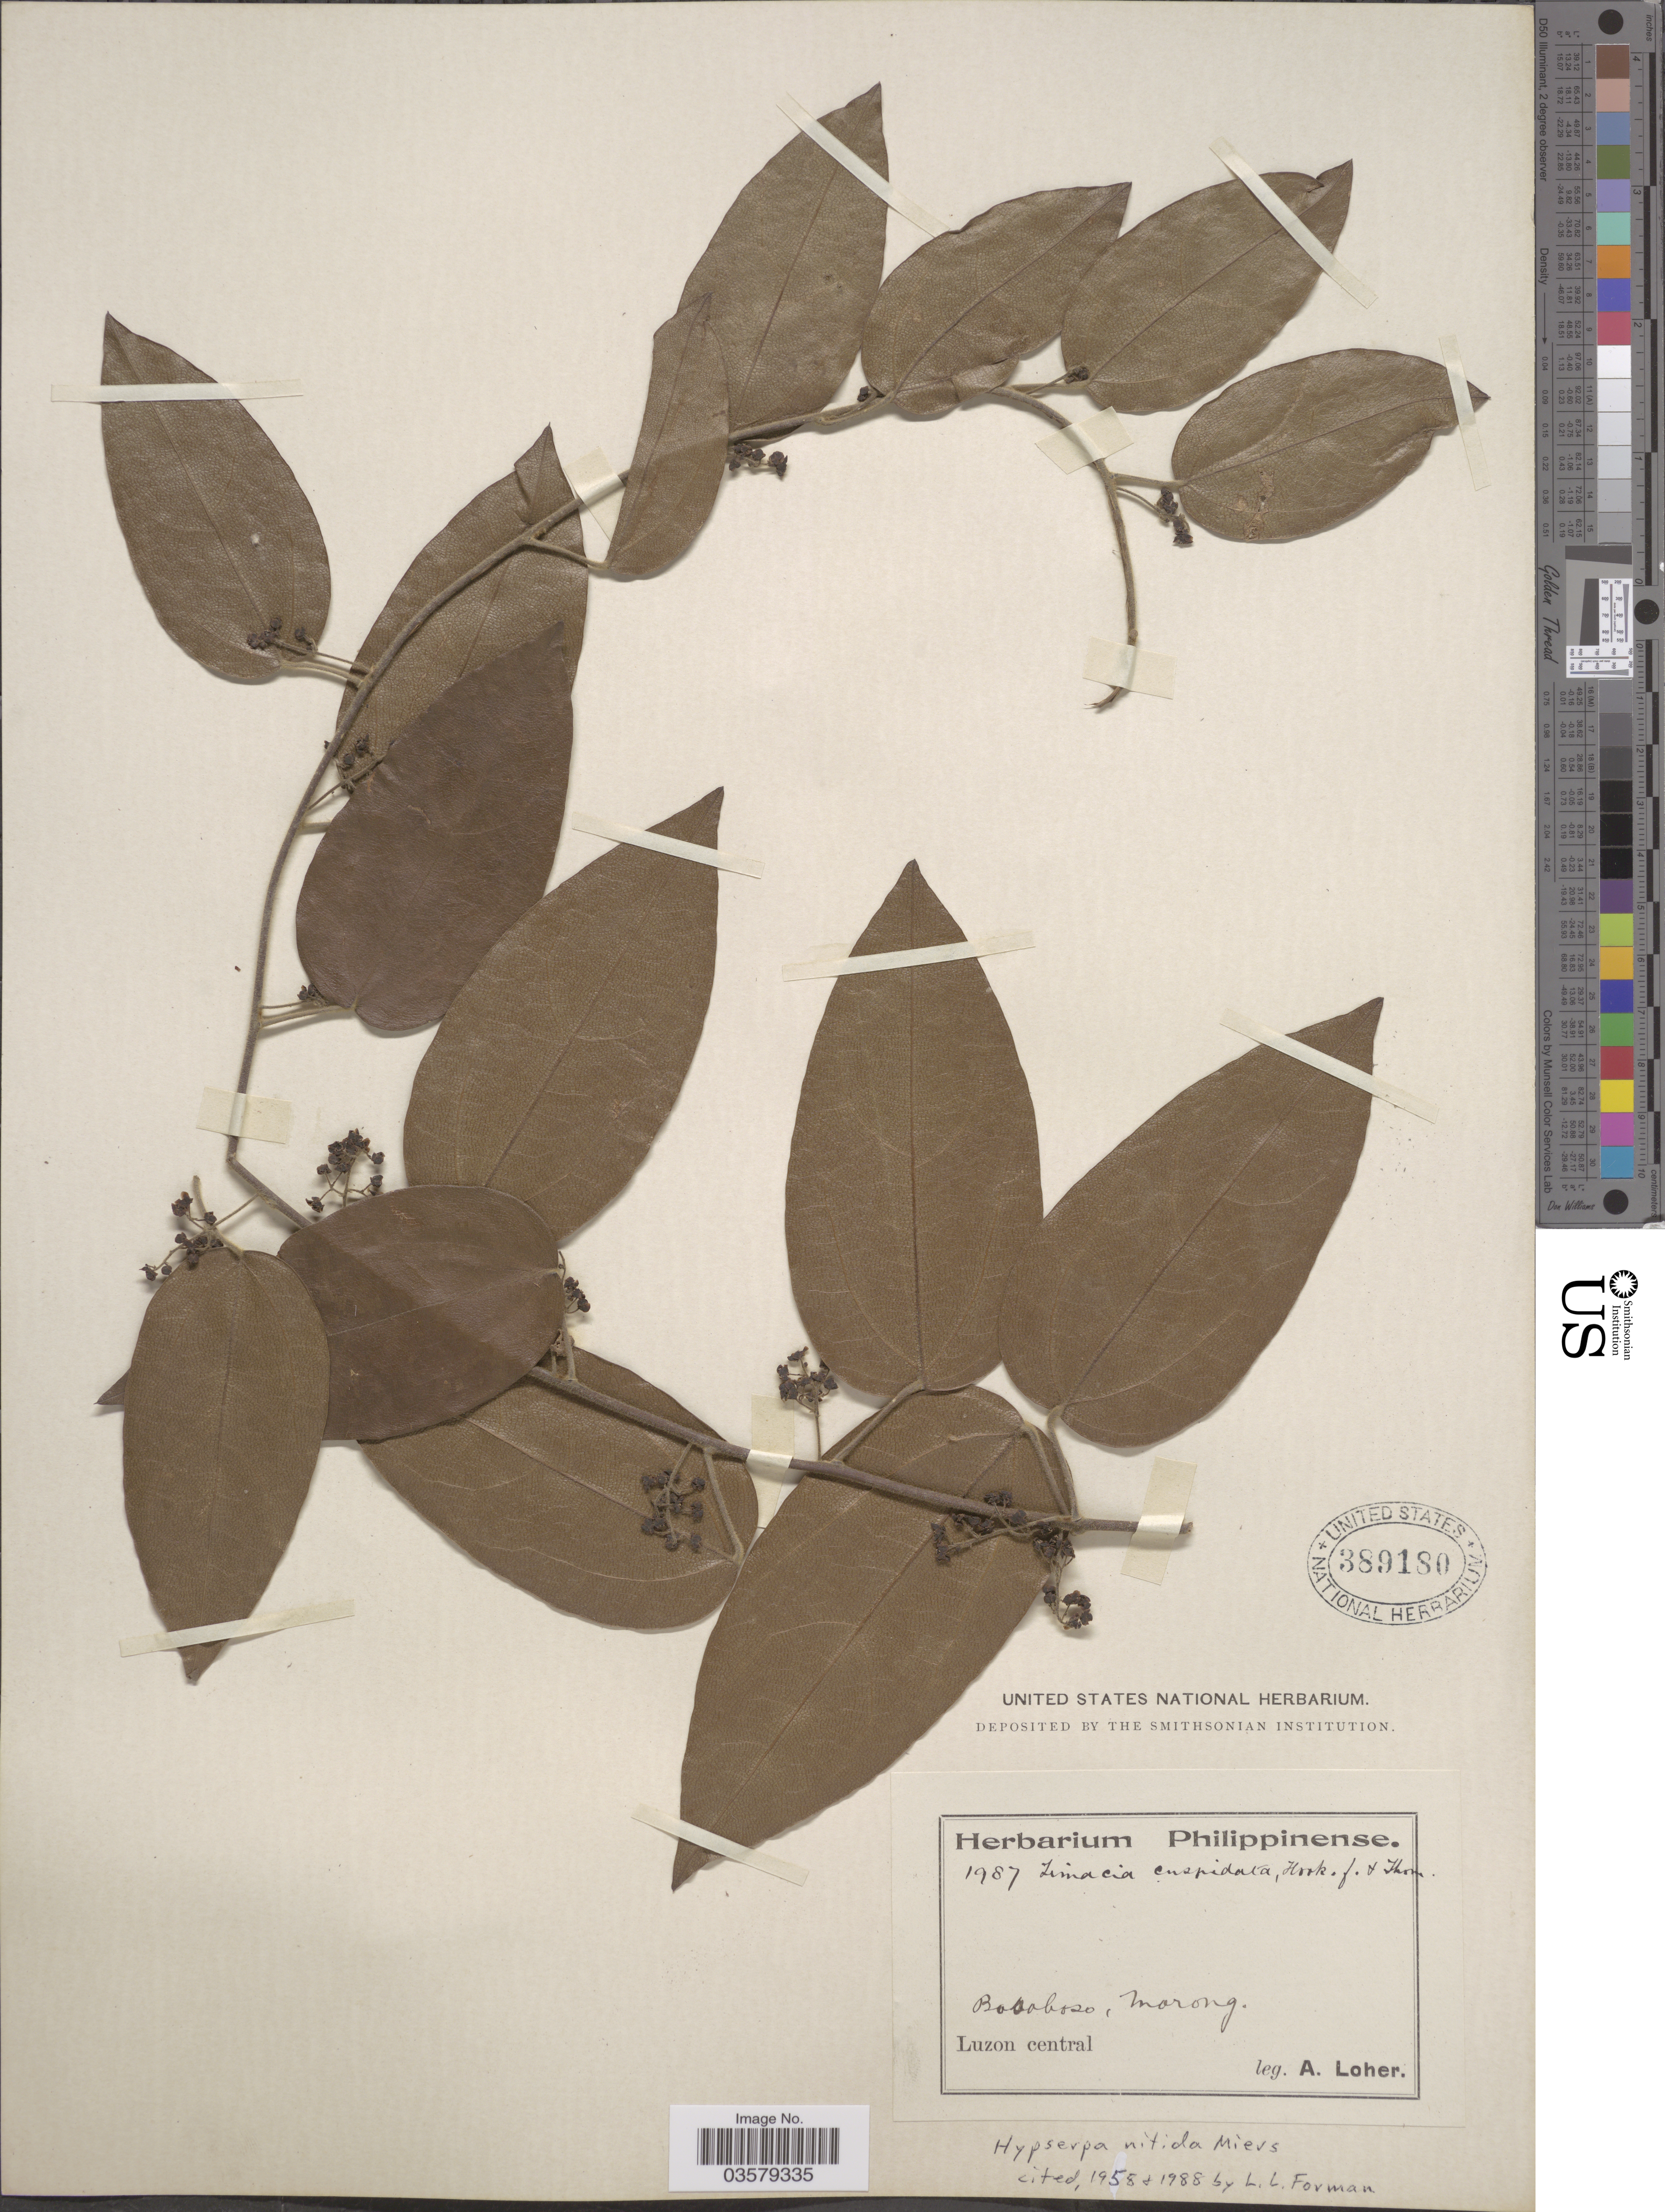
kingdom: Plantae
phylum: Tracheophyta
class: Magnoliopsida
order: Ranunculales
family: Menispermaceae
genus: Hypserpa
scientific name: Hypserpa nitida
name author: Miers ex Benth.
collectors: A. Loher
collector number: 1987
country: Philippines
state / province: Central Luzon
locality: Bosoboso, Morong. Luzon central.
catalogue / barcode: US 389180